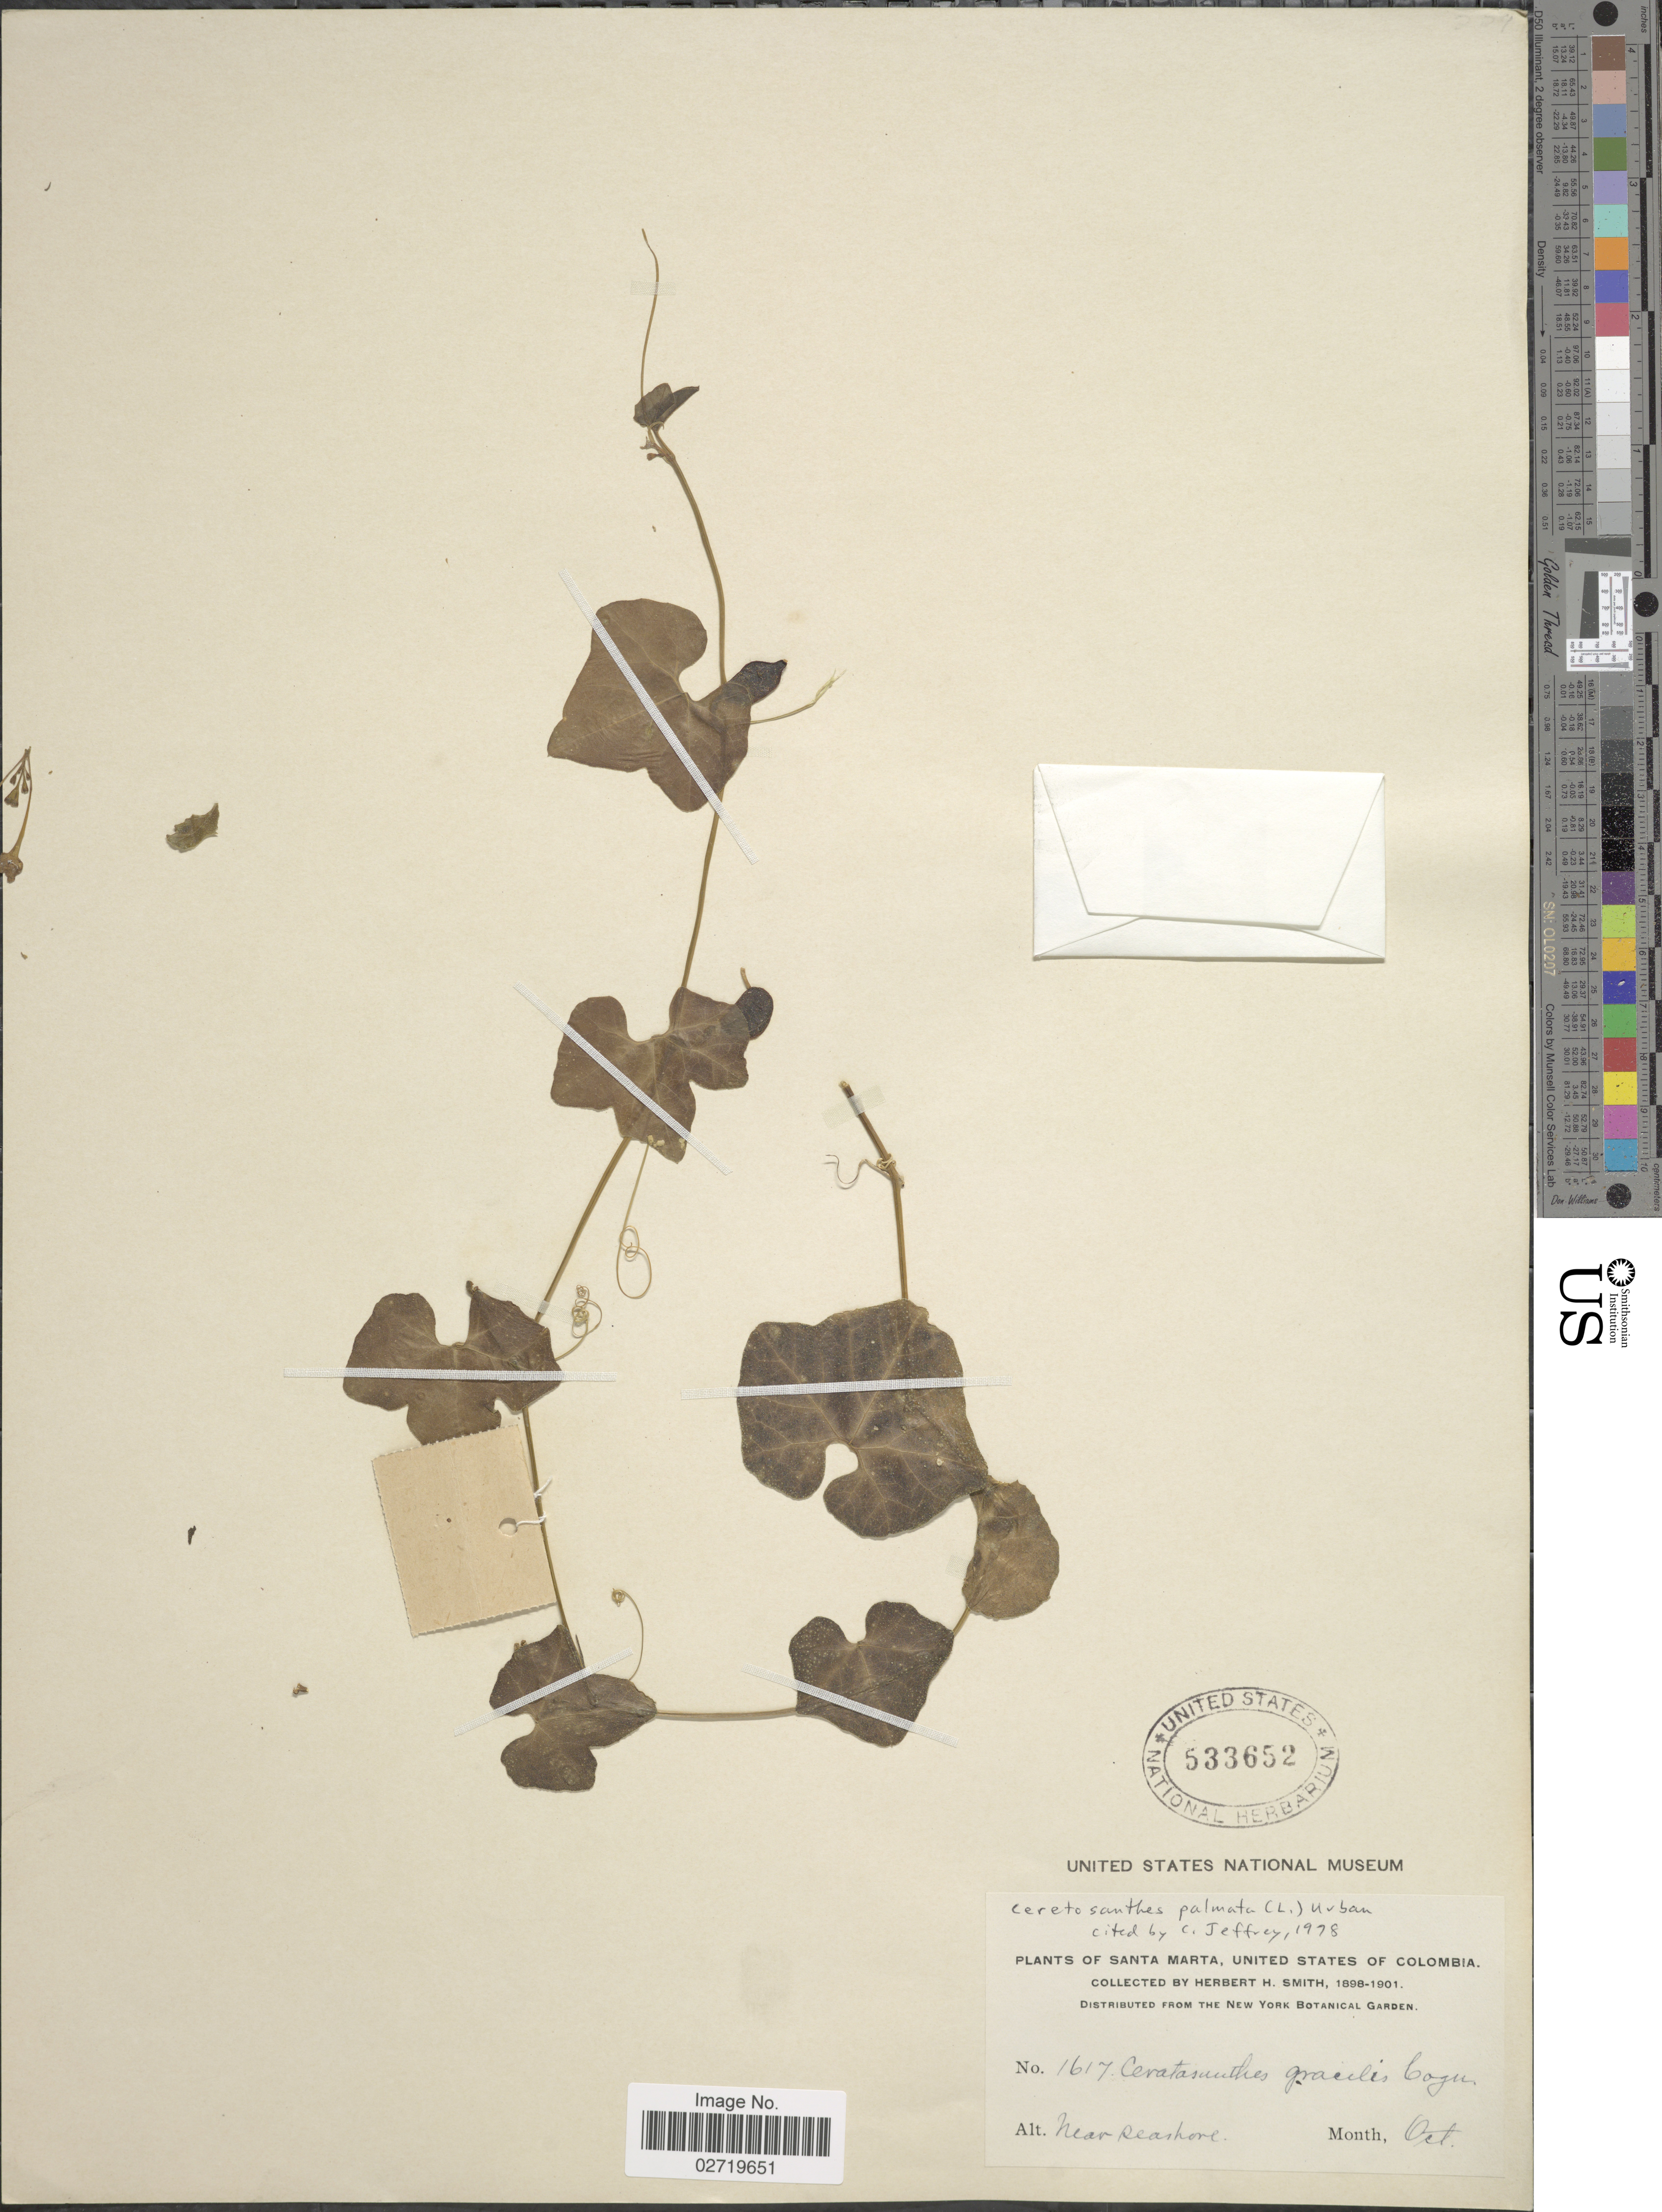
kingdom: Plantae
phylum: Tracheophyta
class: Magnoliopsida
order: Cucurbitales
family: Cucurbitaceae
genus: Ceratosanthes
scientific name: Ceratosanthes palmata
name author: (L.) Urb.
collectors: Herbert H. Smith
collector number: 1617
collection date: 1898-10/1901-10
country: Colombia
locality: Santa Marta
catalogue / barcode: US 533652